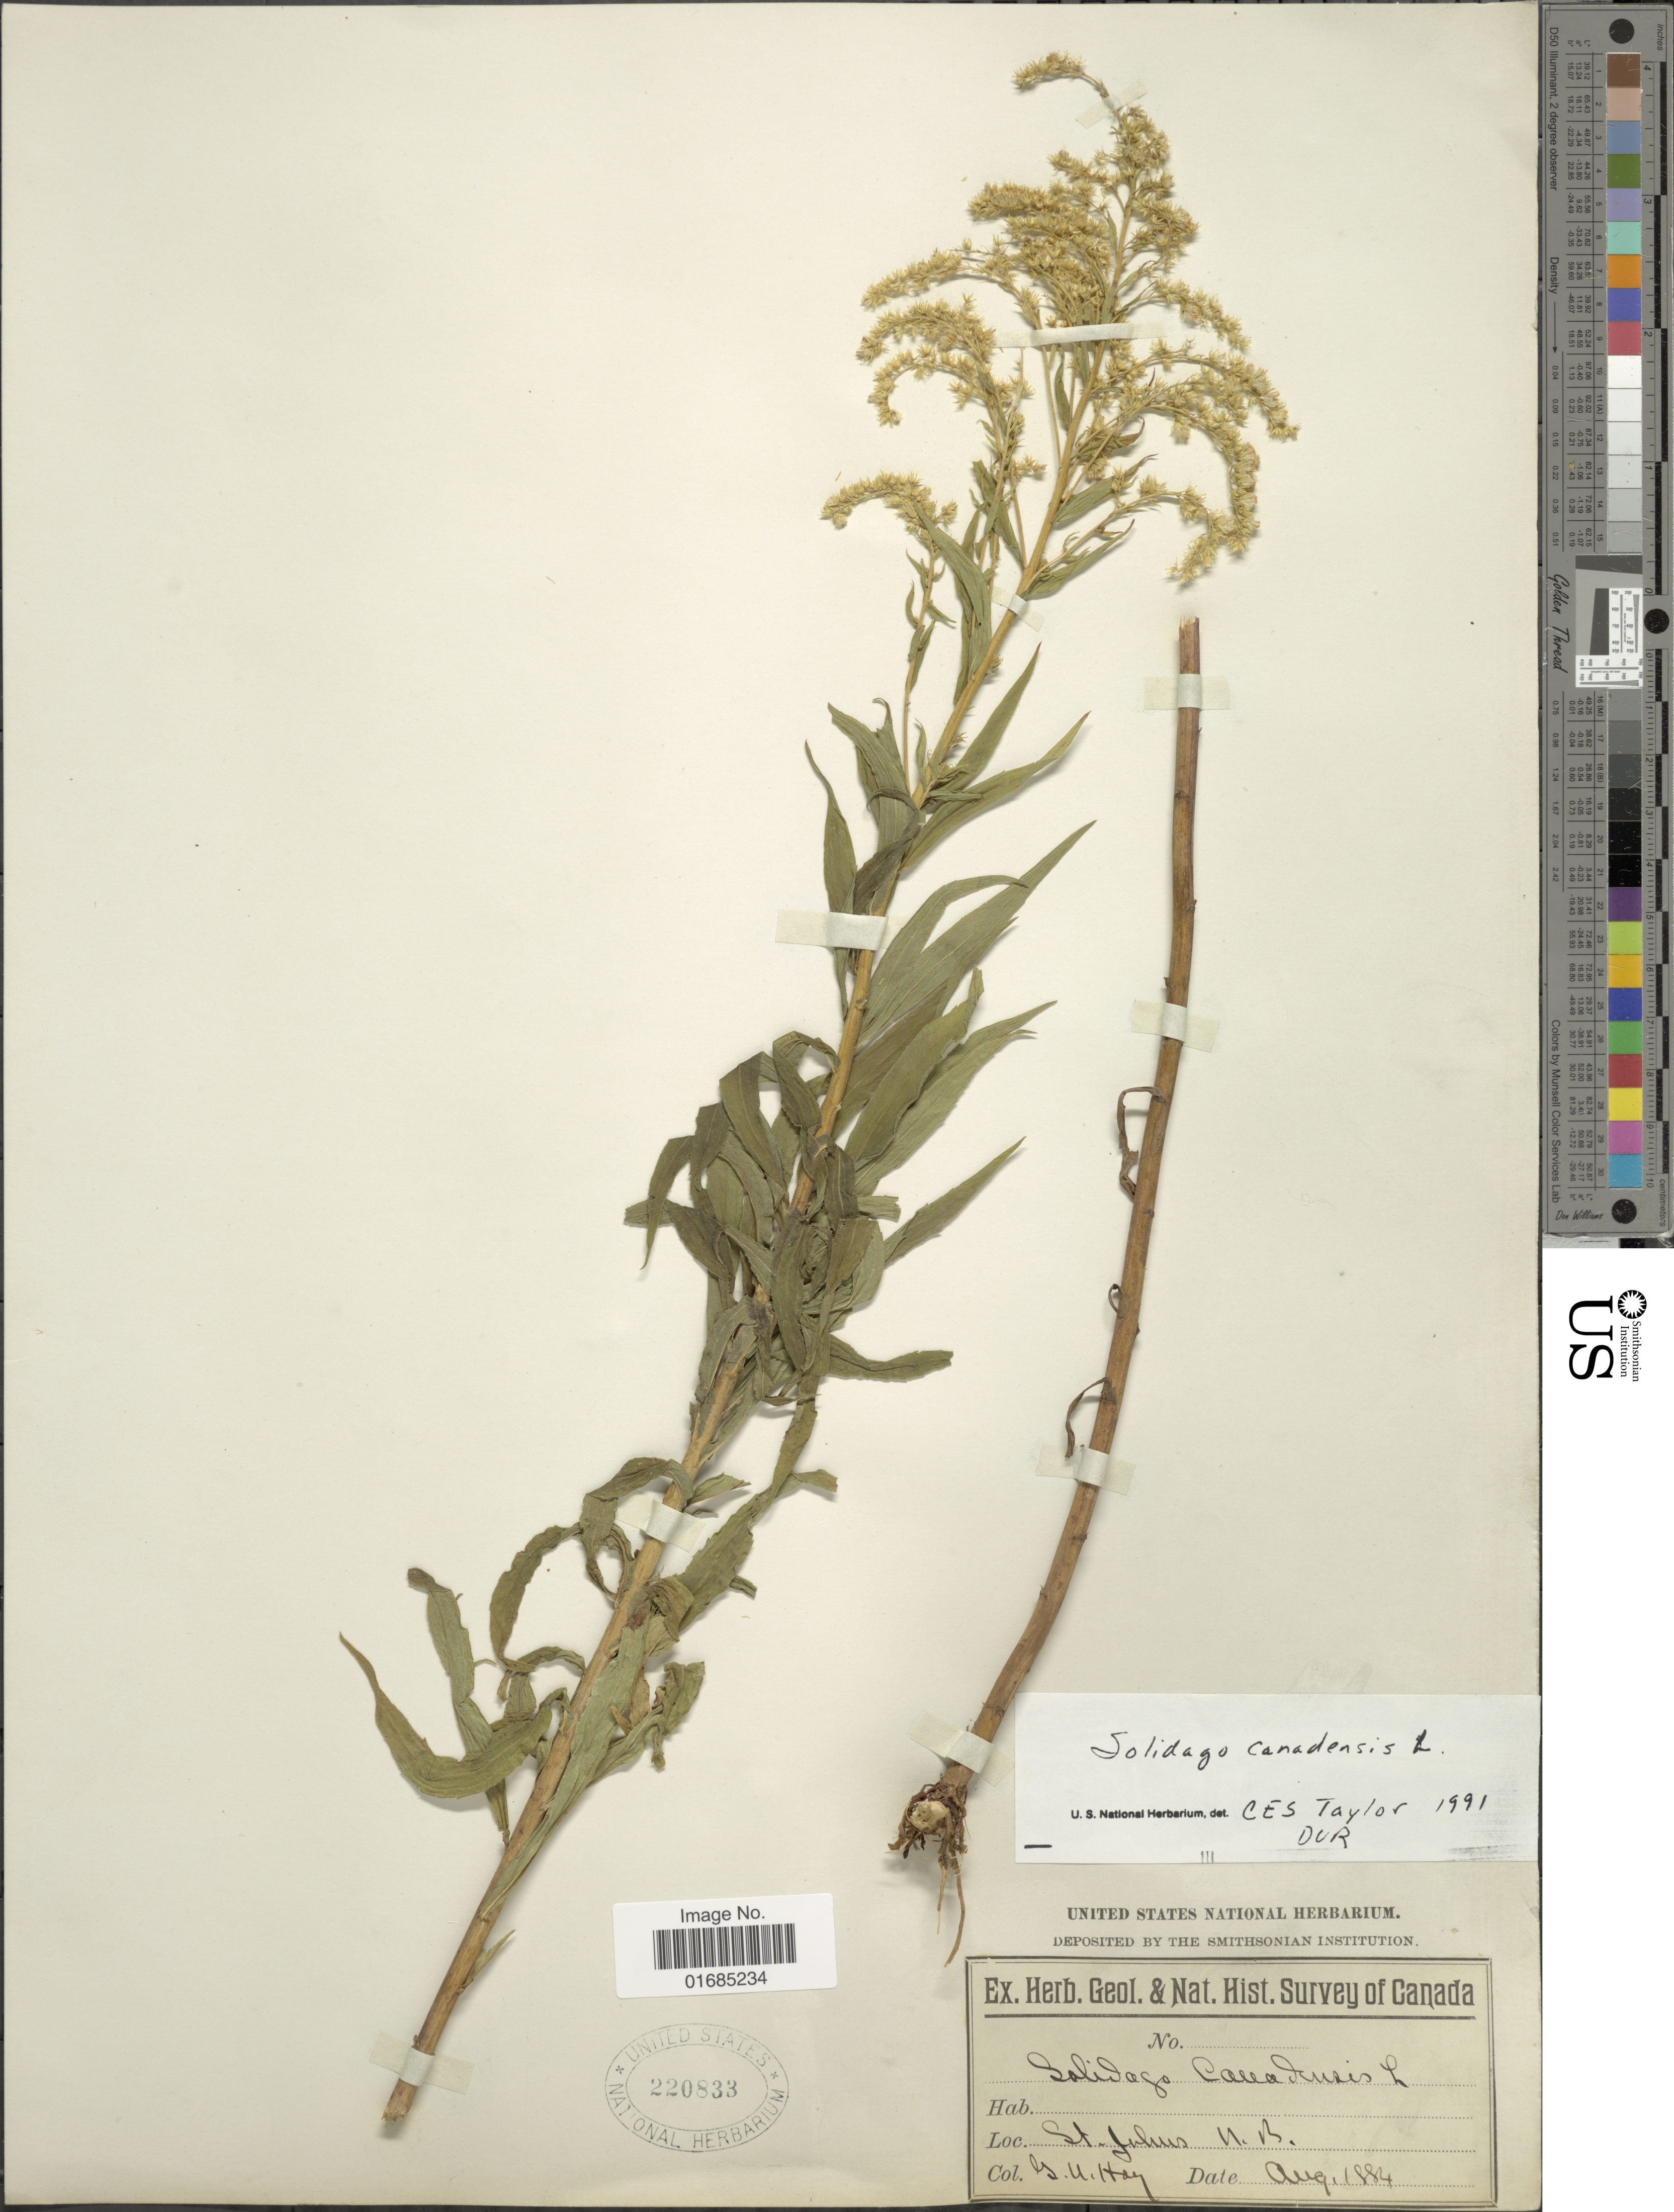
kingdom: Plantae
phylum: Tracheophyta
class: Magnoliopsida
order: Asterales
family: Asteraceae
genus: Solidago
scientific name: Solidago canadensis var. canadensis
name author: L.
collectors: G. W. Hay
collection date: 1884-08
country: Canada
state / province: New Brunswick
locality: St. Julus.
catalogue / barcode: US 220833